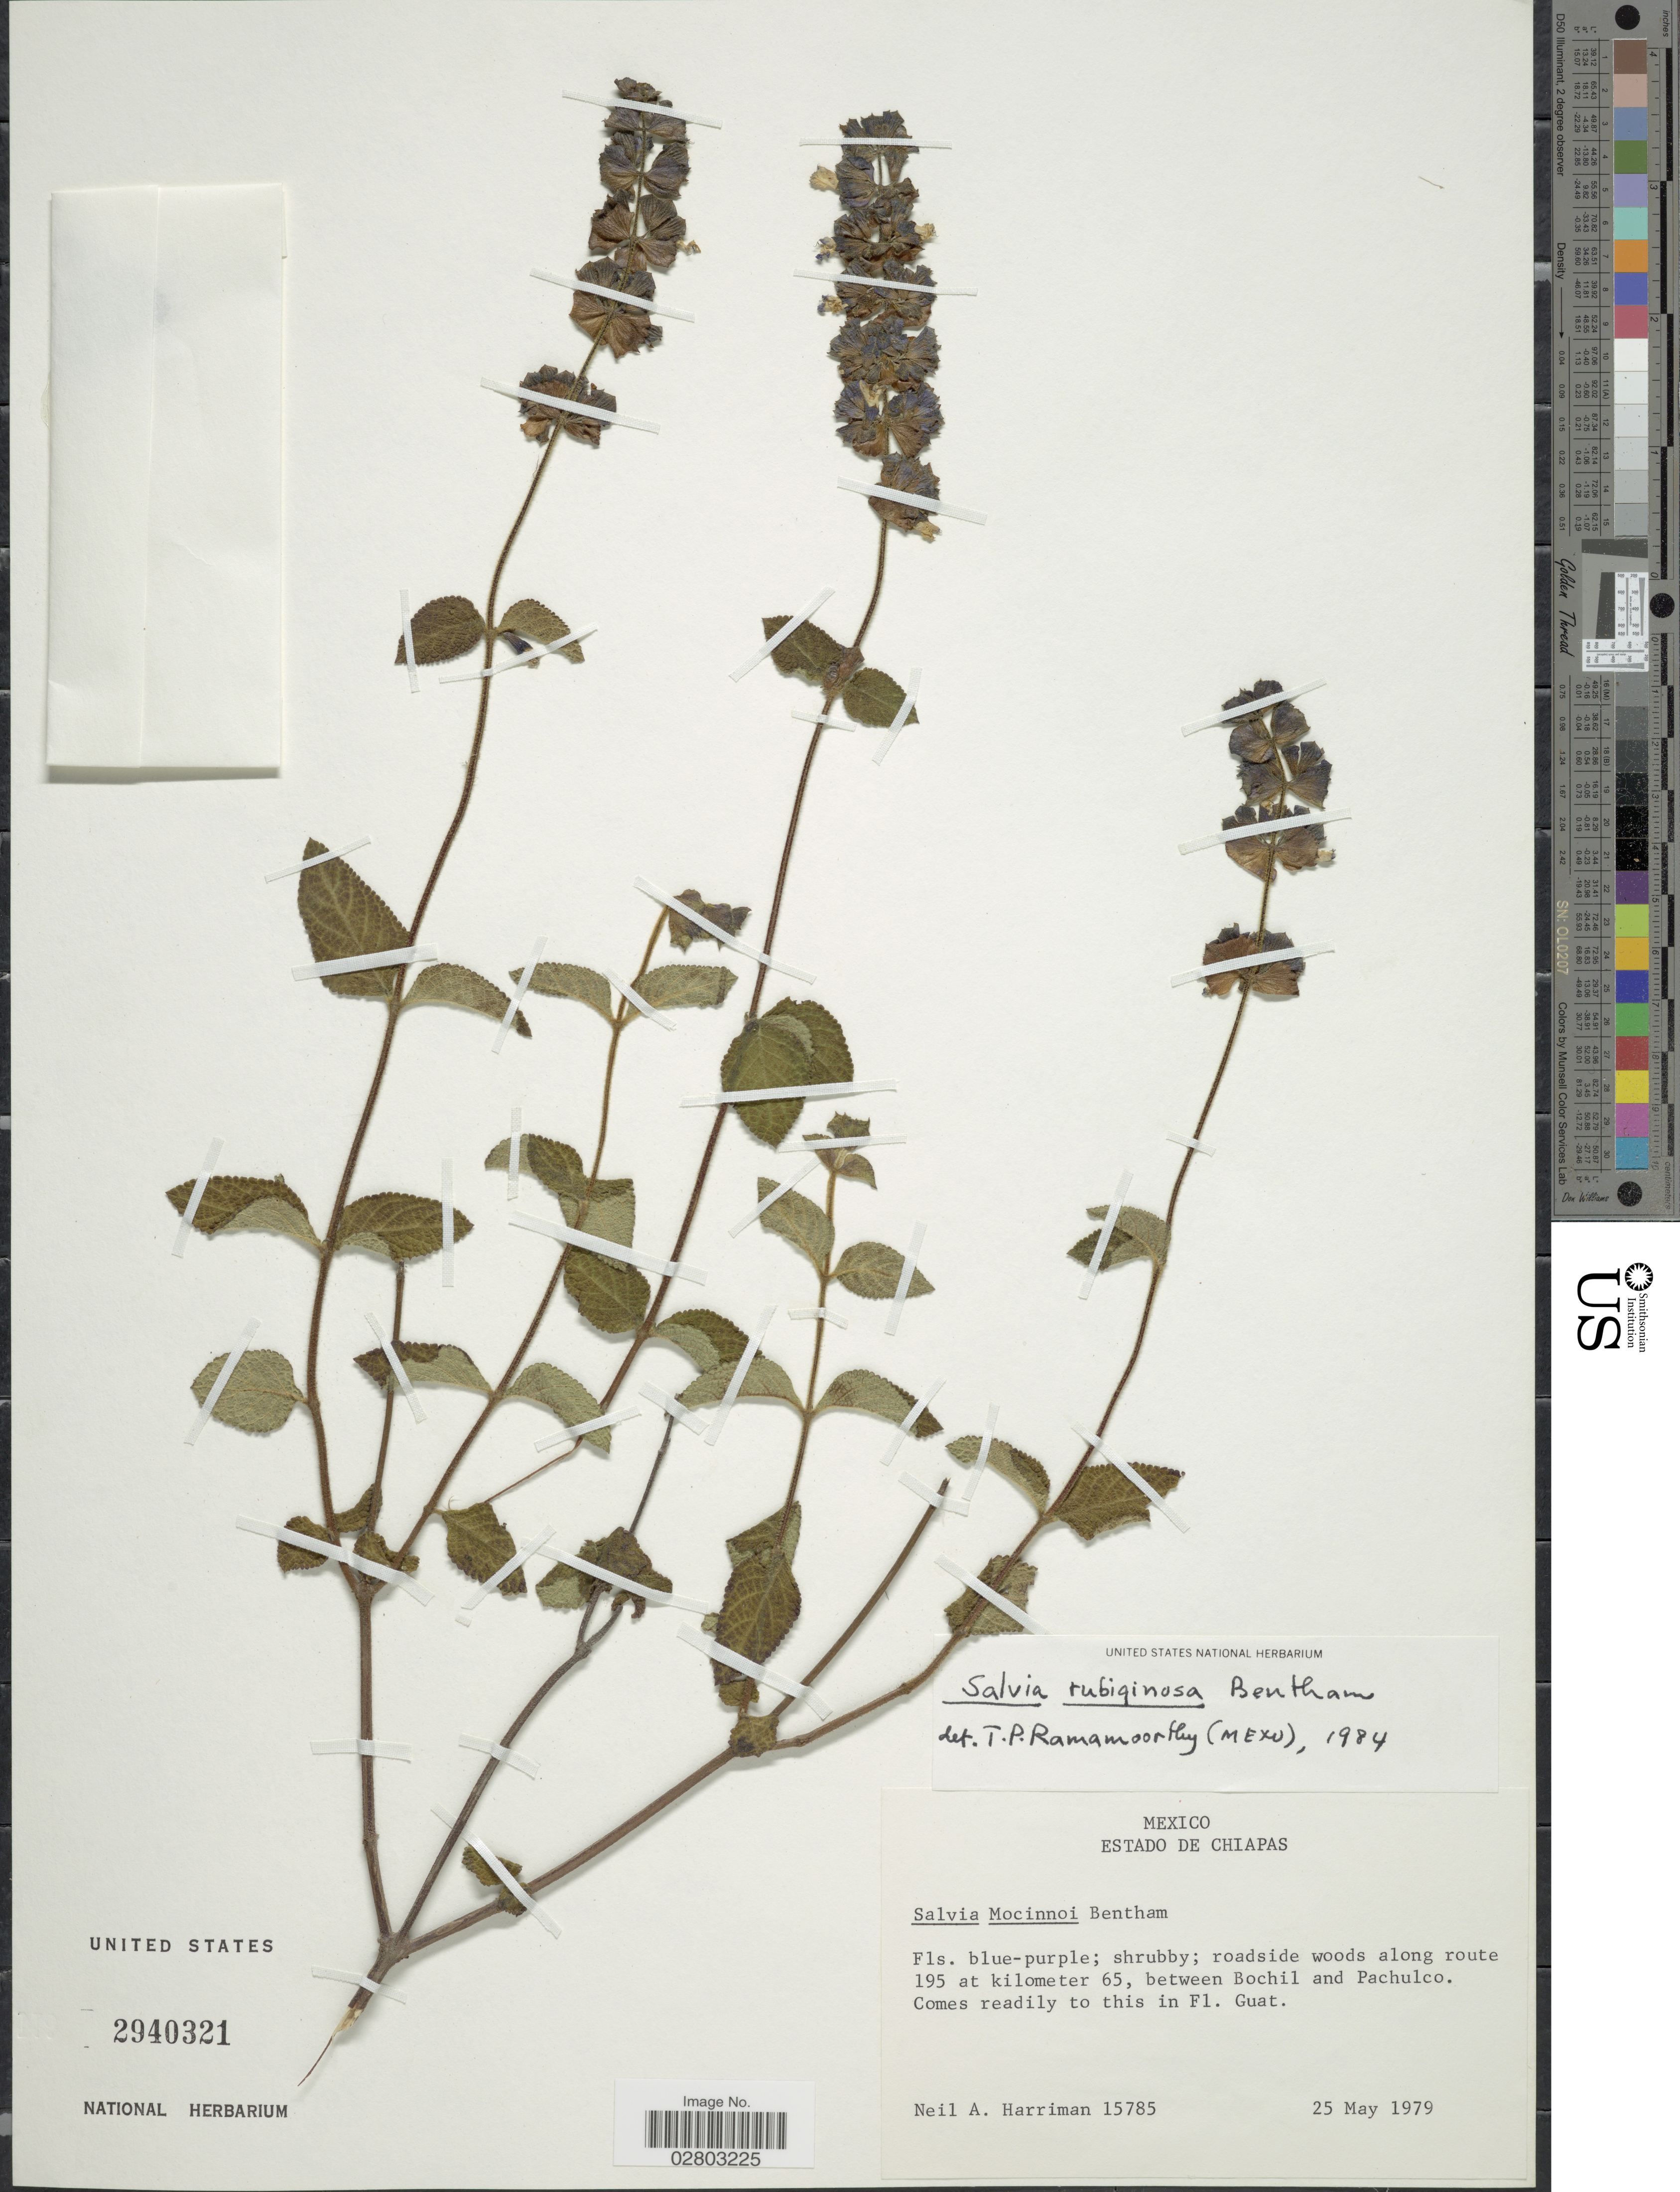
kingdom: Plantae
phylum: Tracheophyta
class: Magnoliopsida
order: Lamiales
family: Lamiaceae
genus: Salvia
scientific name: Salvia rubiginosa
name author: Benth.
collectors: N. A. Harriman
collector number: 15785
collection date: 1979-05-25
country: Mexico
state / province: Chiapas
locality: Roadside woods along route 195 at kilometer 65, between Bochil and Pachulco.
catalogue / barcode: US 2940321